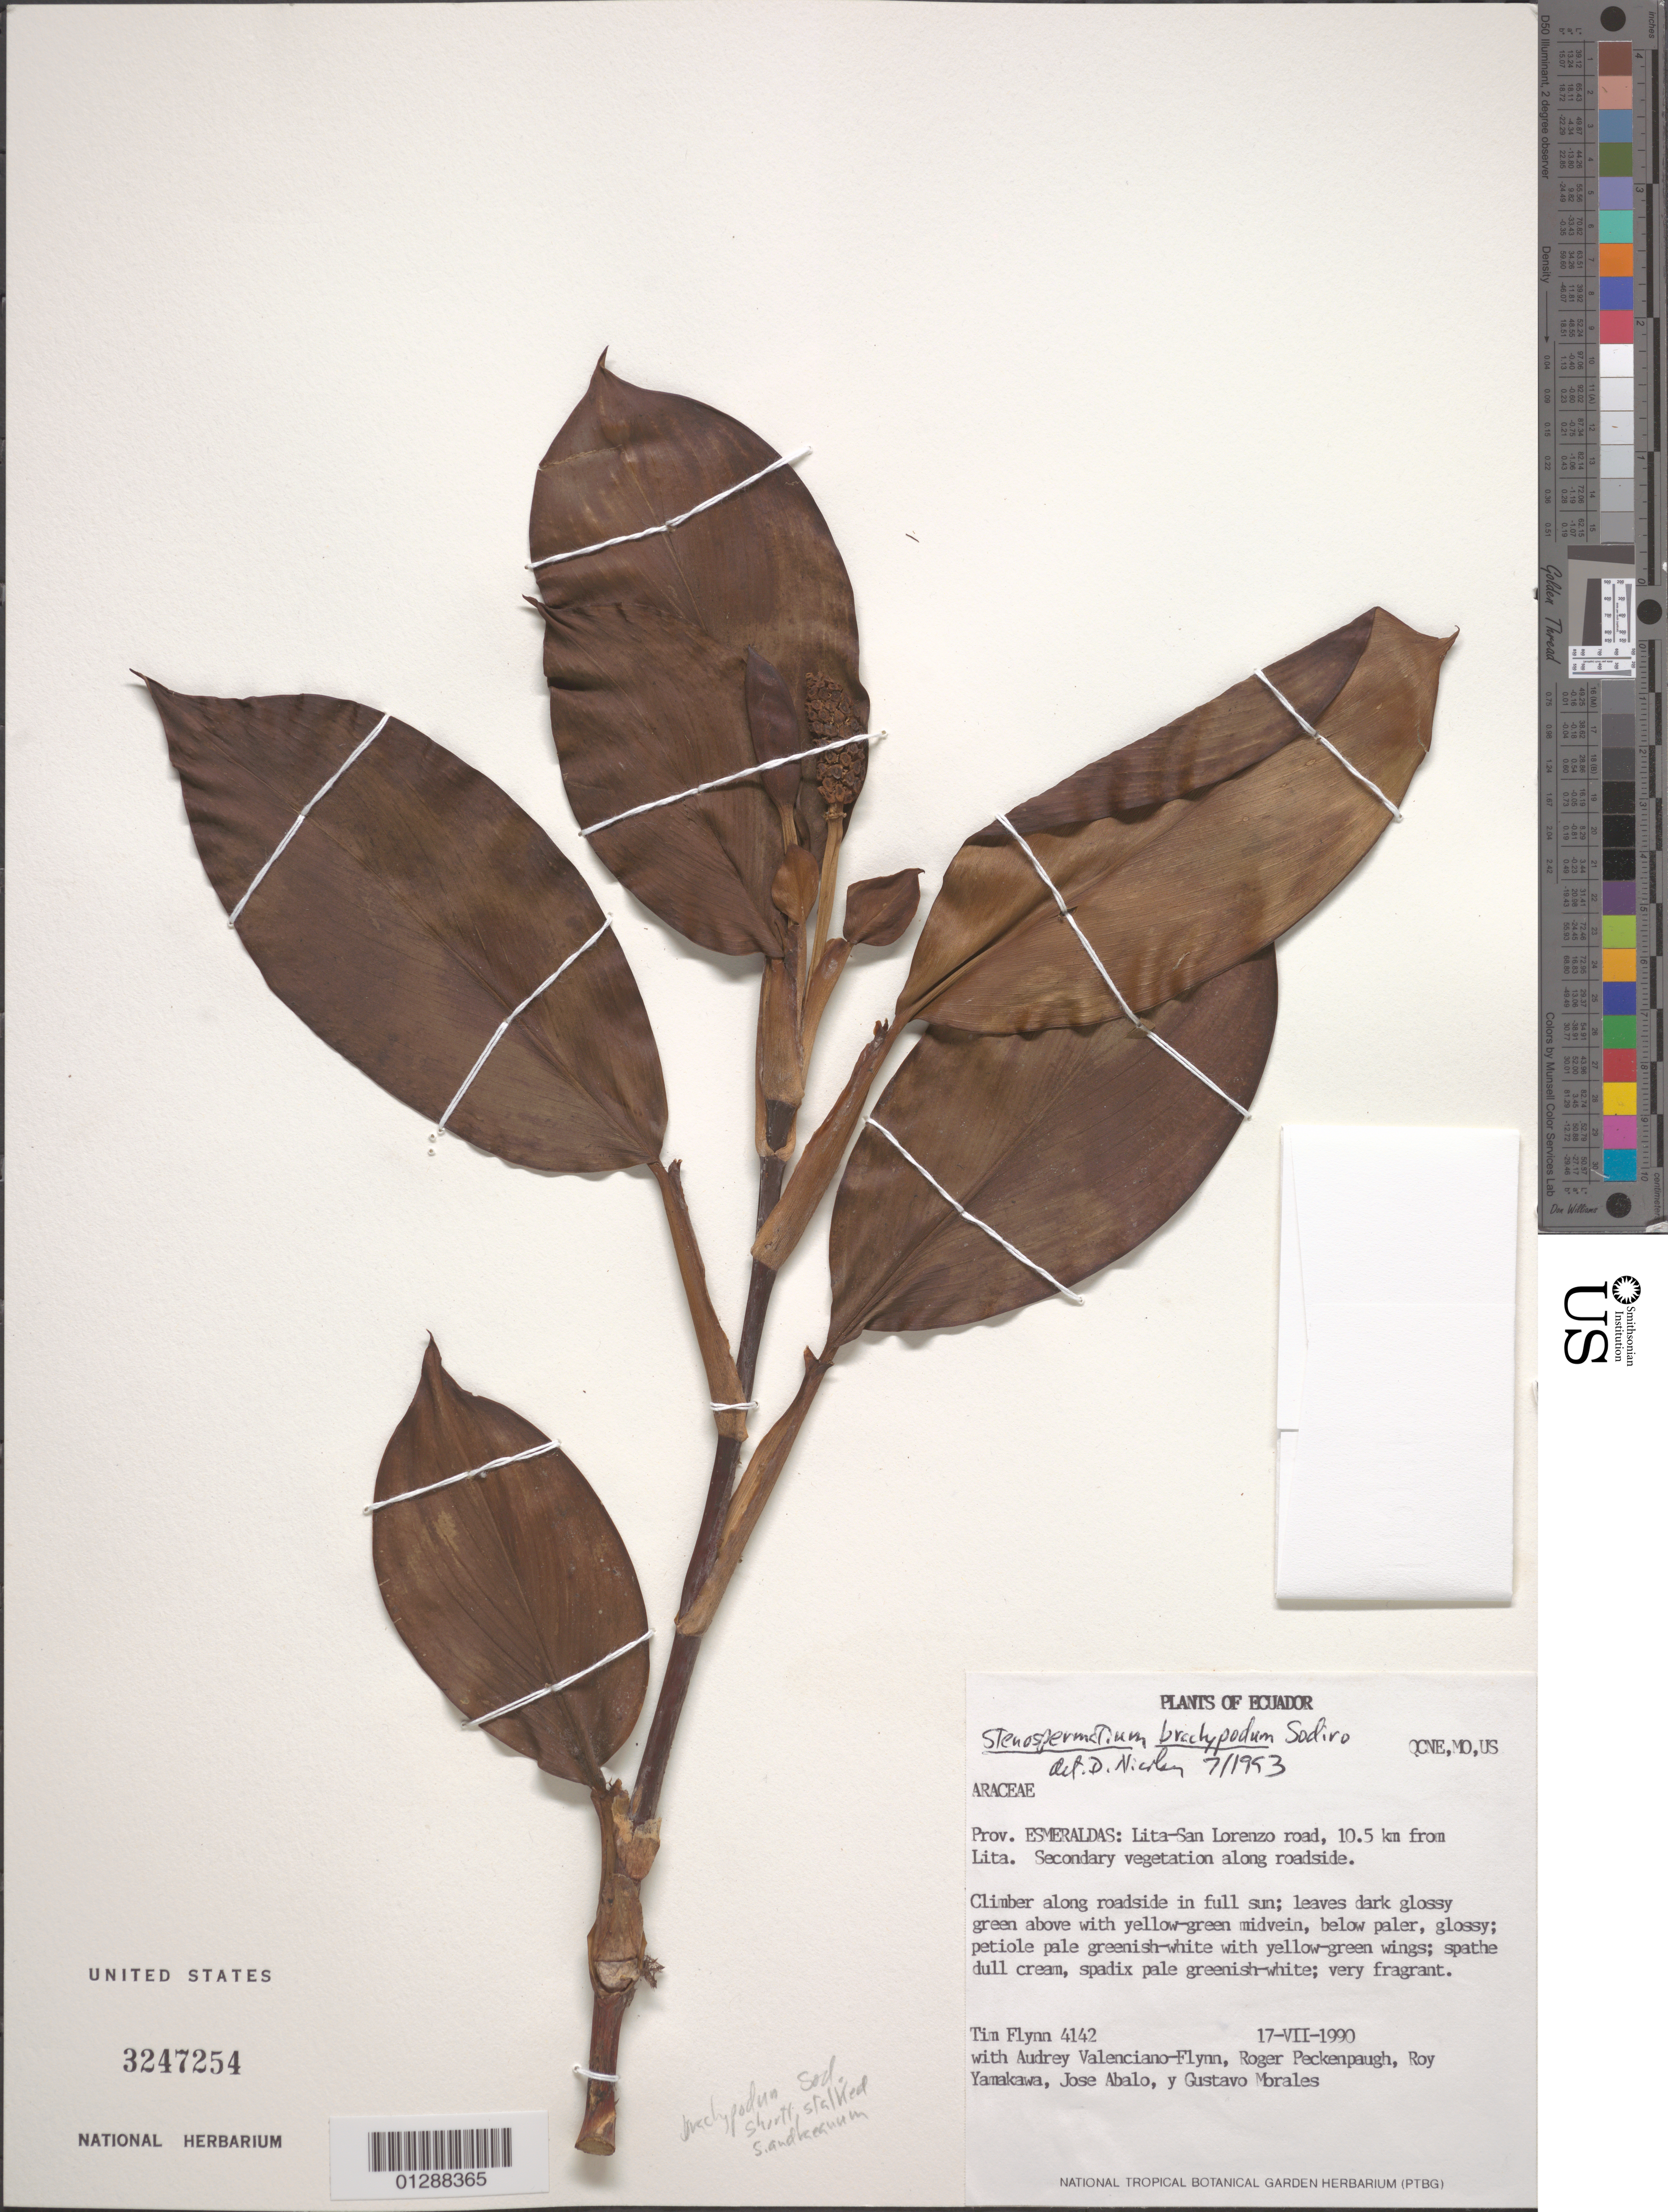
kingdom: Plantae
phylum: Tracheophyta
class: Liliopsida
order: Alismatales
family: Araceae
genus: Stenospermation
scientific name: Stenospermation brachypodum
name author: Sodiro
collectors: T. Flynn, A. V. Flynn, R. Peckenpaugh, R. Yamakawa & et al.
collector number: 4142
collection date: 1990-07-17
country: Ecuador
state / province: Esmeraldas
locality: Lita-San Lorenzo road, 10.5 km from Lita.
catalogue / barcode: US 3247254